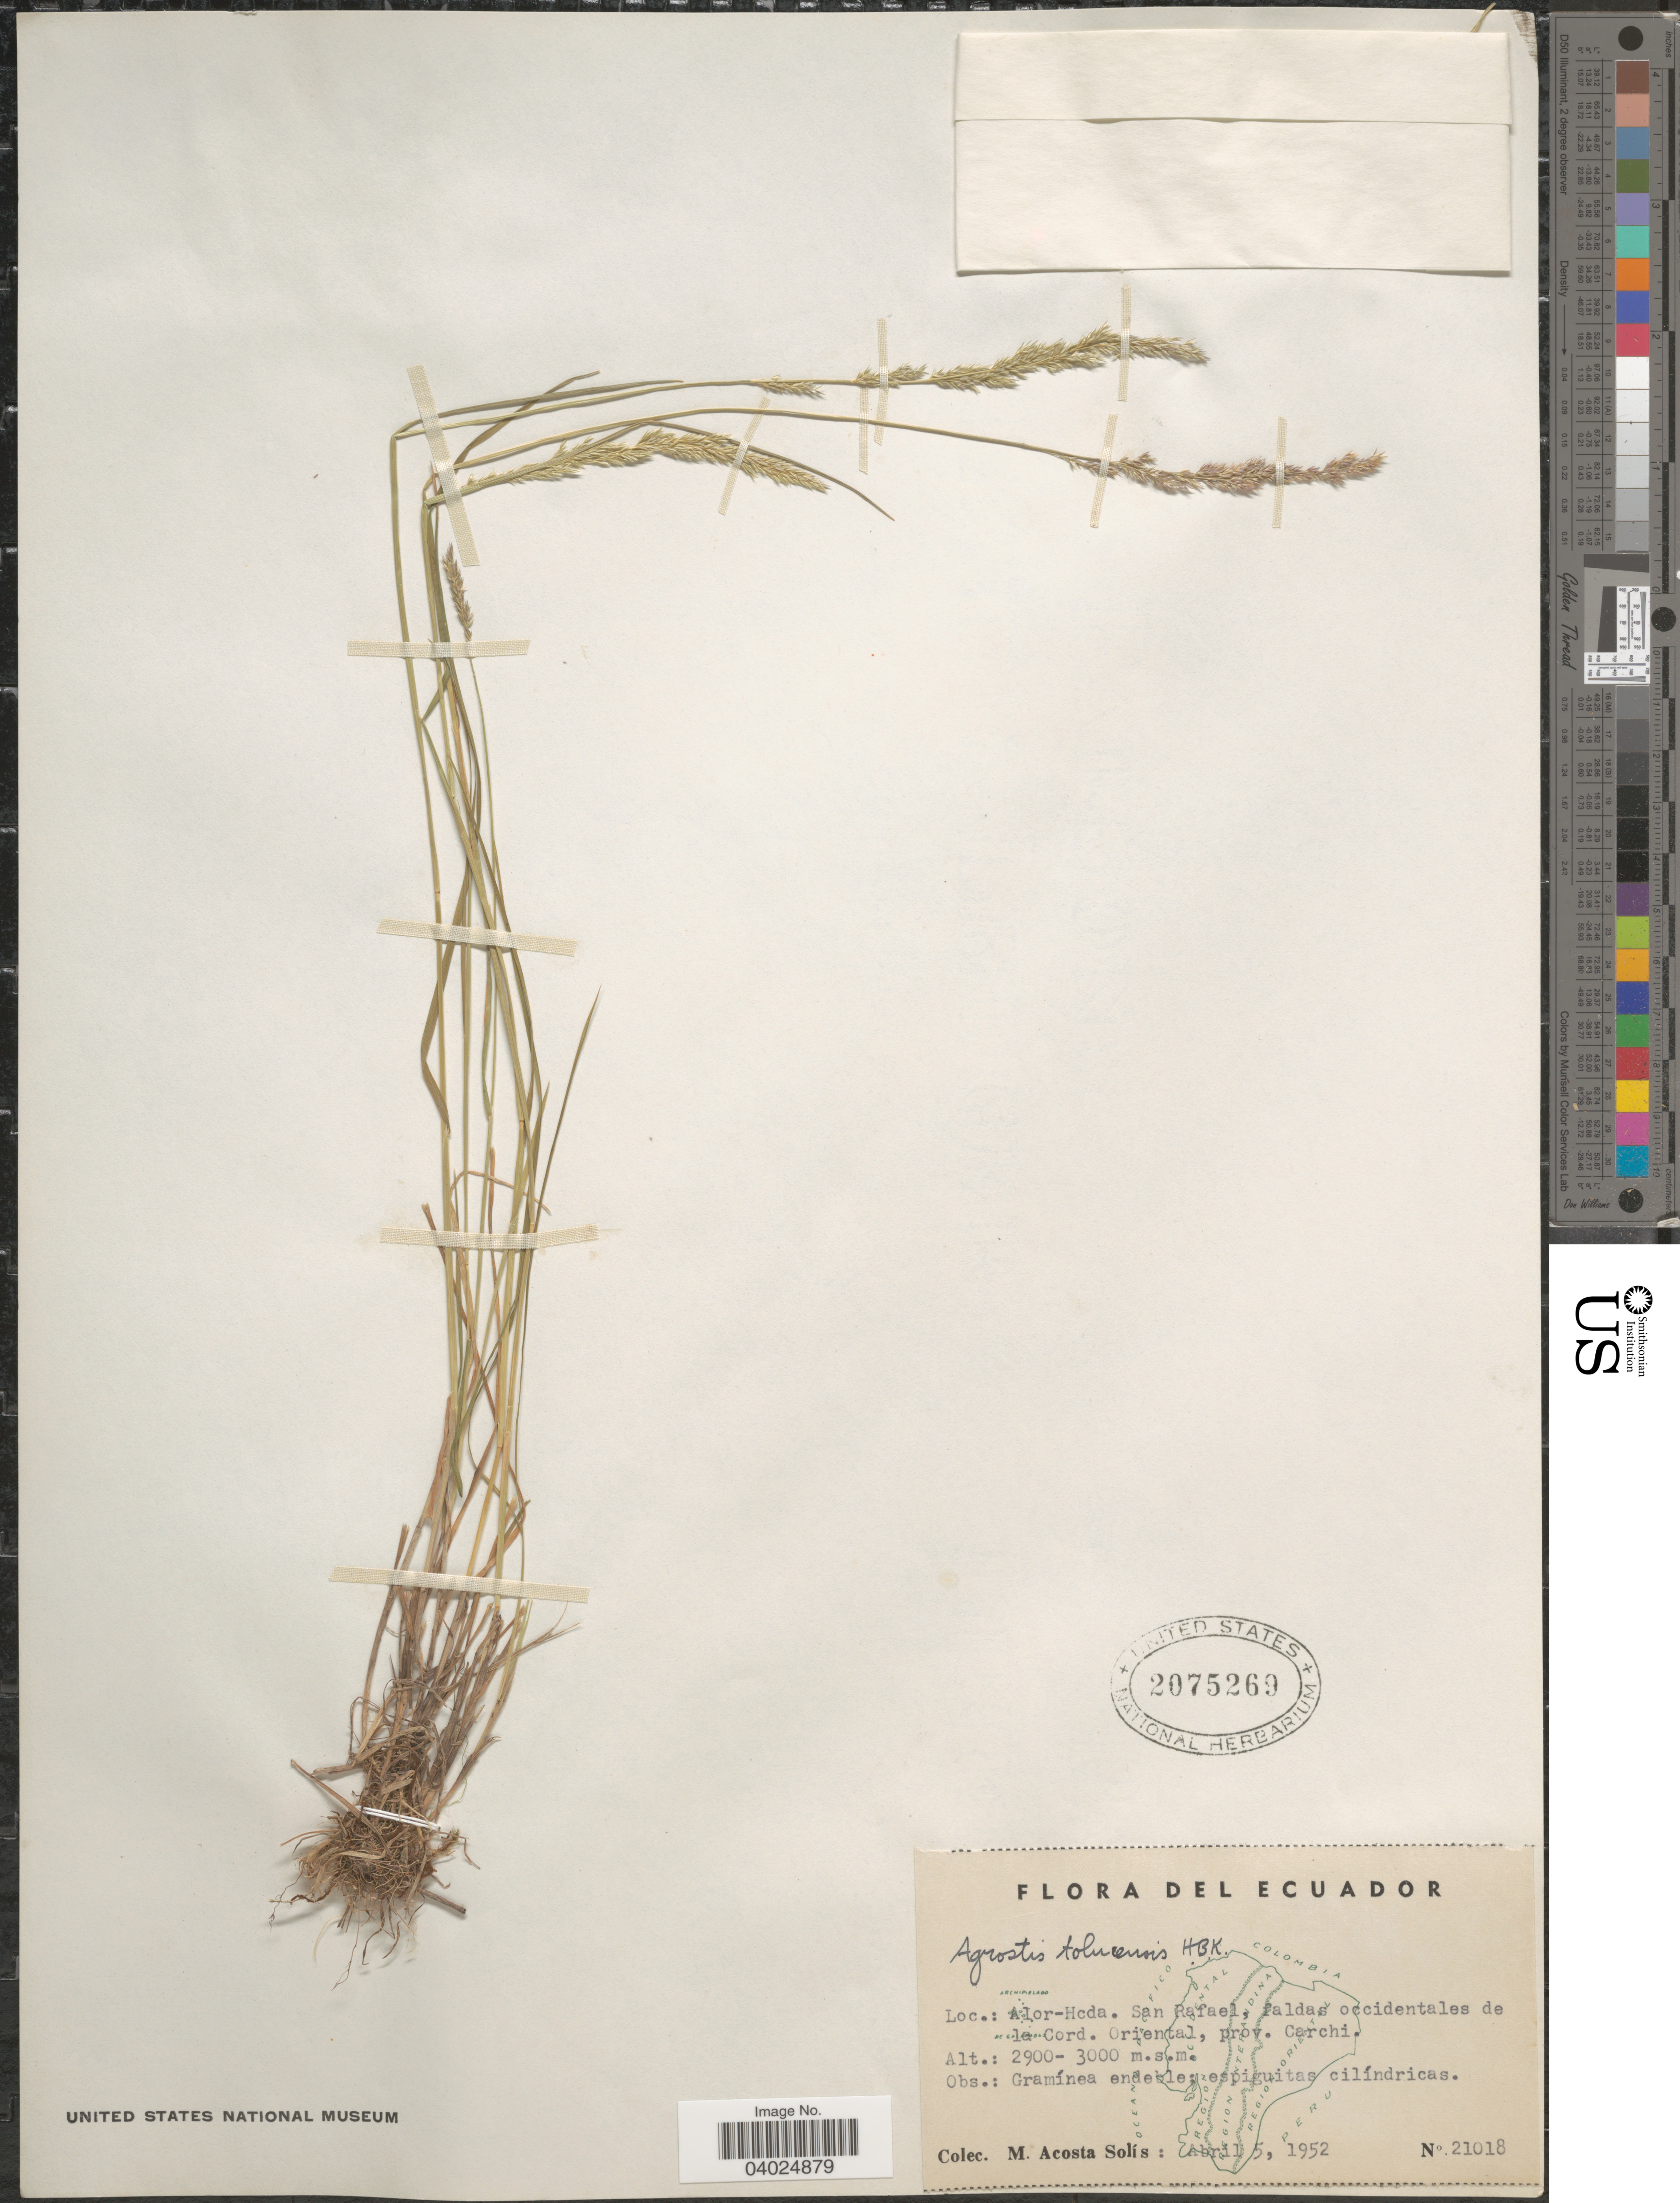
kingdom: Plantae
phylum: Tracheophyta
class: Liliopsida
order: Poales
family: Poaceae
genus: Agrostis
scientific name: Agrostis tolucensis Kunth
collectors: M. Acosta Solis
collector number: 21018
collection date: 1952-04-05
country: Ecuador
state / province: Carchi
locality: Alor-Hcda. San Rafael, faldas occidentales de la Cord. Oriental.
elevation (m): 2900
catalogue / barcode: US 2075269